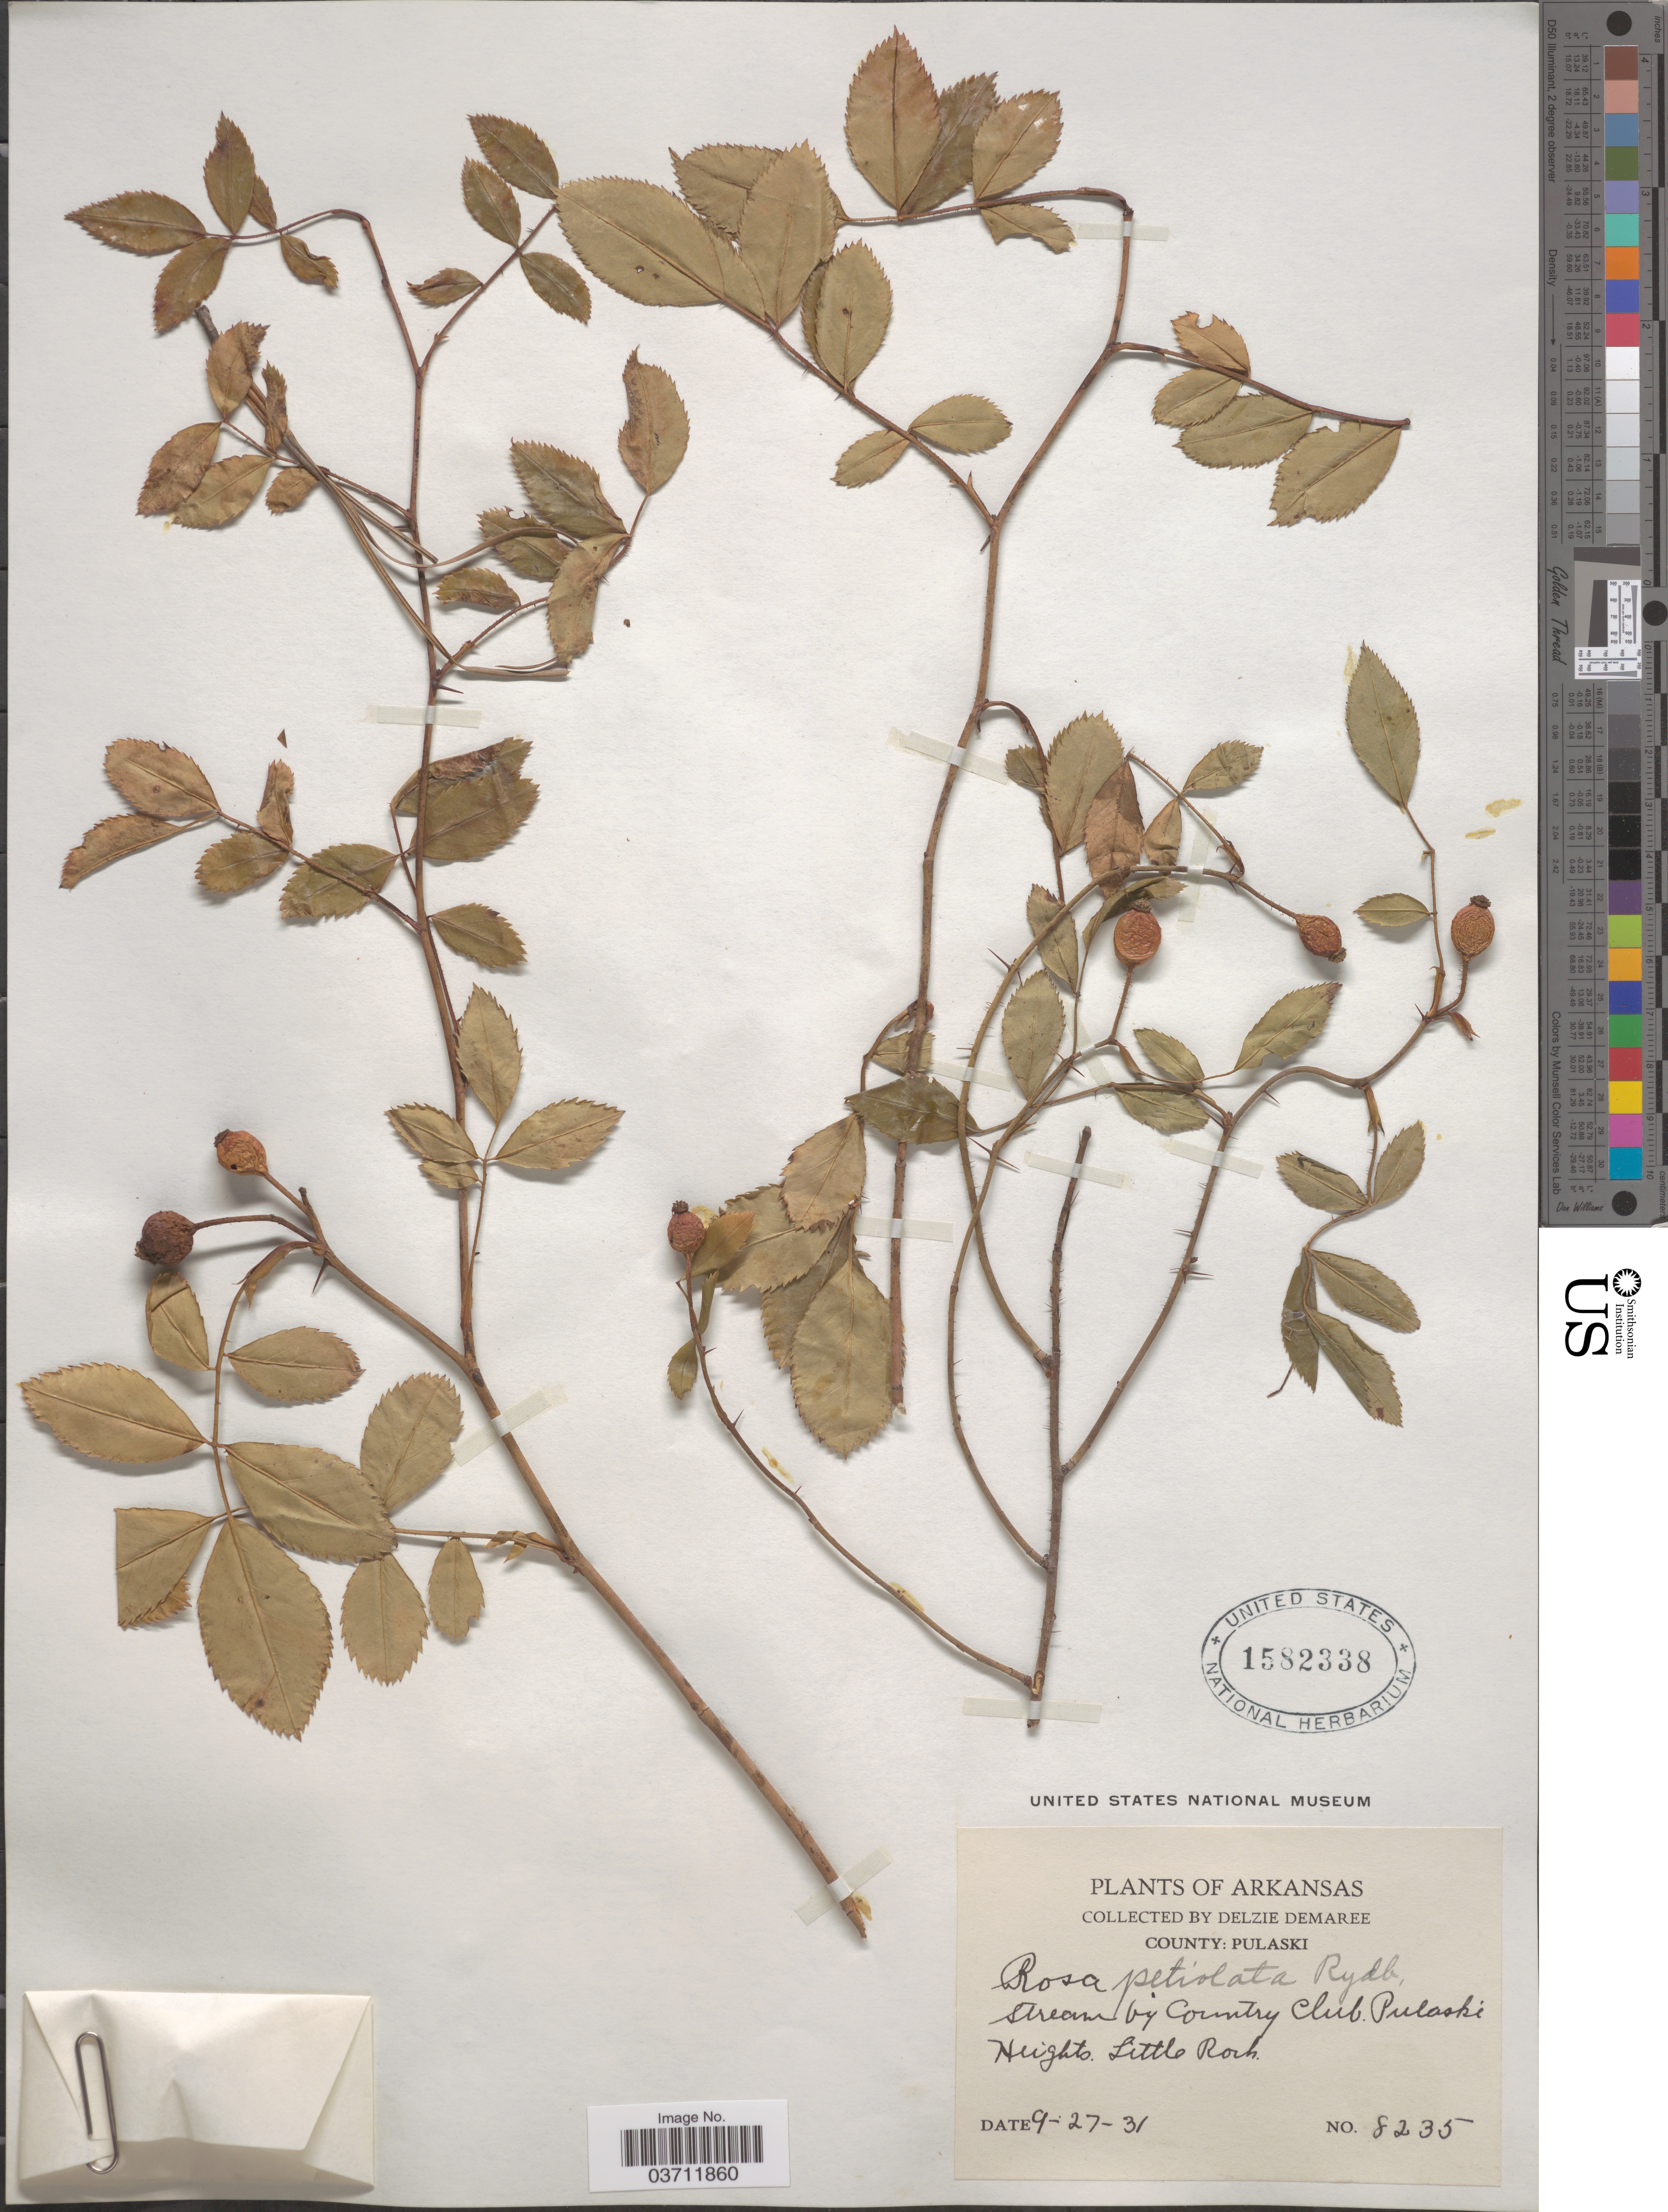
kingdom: Plantae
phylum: Tracheophyta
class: Magnoliopsida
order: Rosales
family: Rosaceae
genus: Rosa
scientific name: Rosa petiolata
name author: Rydb.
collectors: D. Demaree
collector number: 8235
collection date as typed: Transcribed d/m/y: 27/9/31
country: United States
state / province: Arkansas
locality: County: Pulaski. Stream by Country Club. Pulaski Heights. Little Rock.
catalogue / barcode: US 1582338